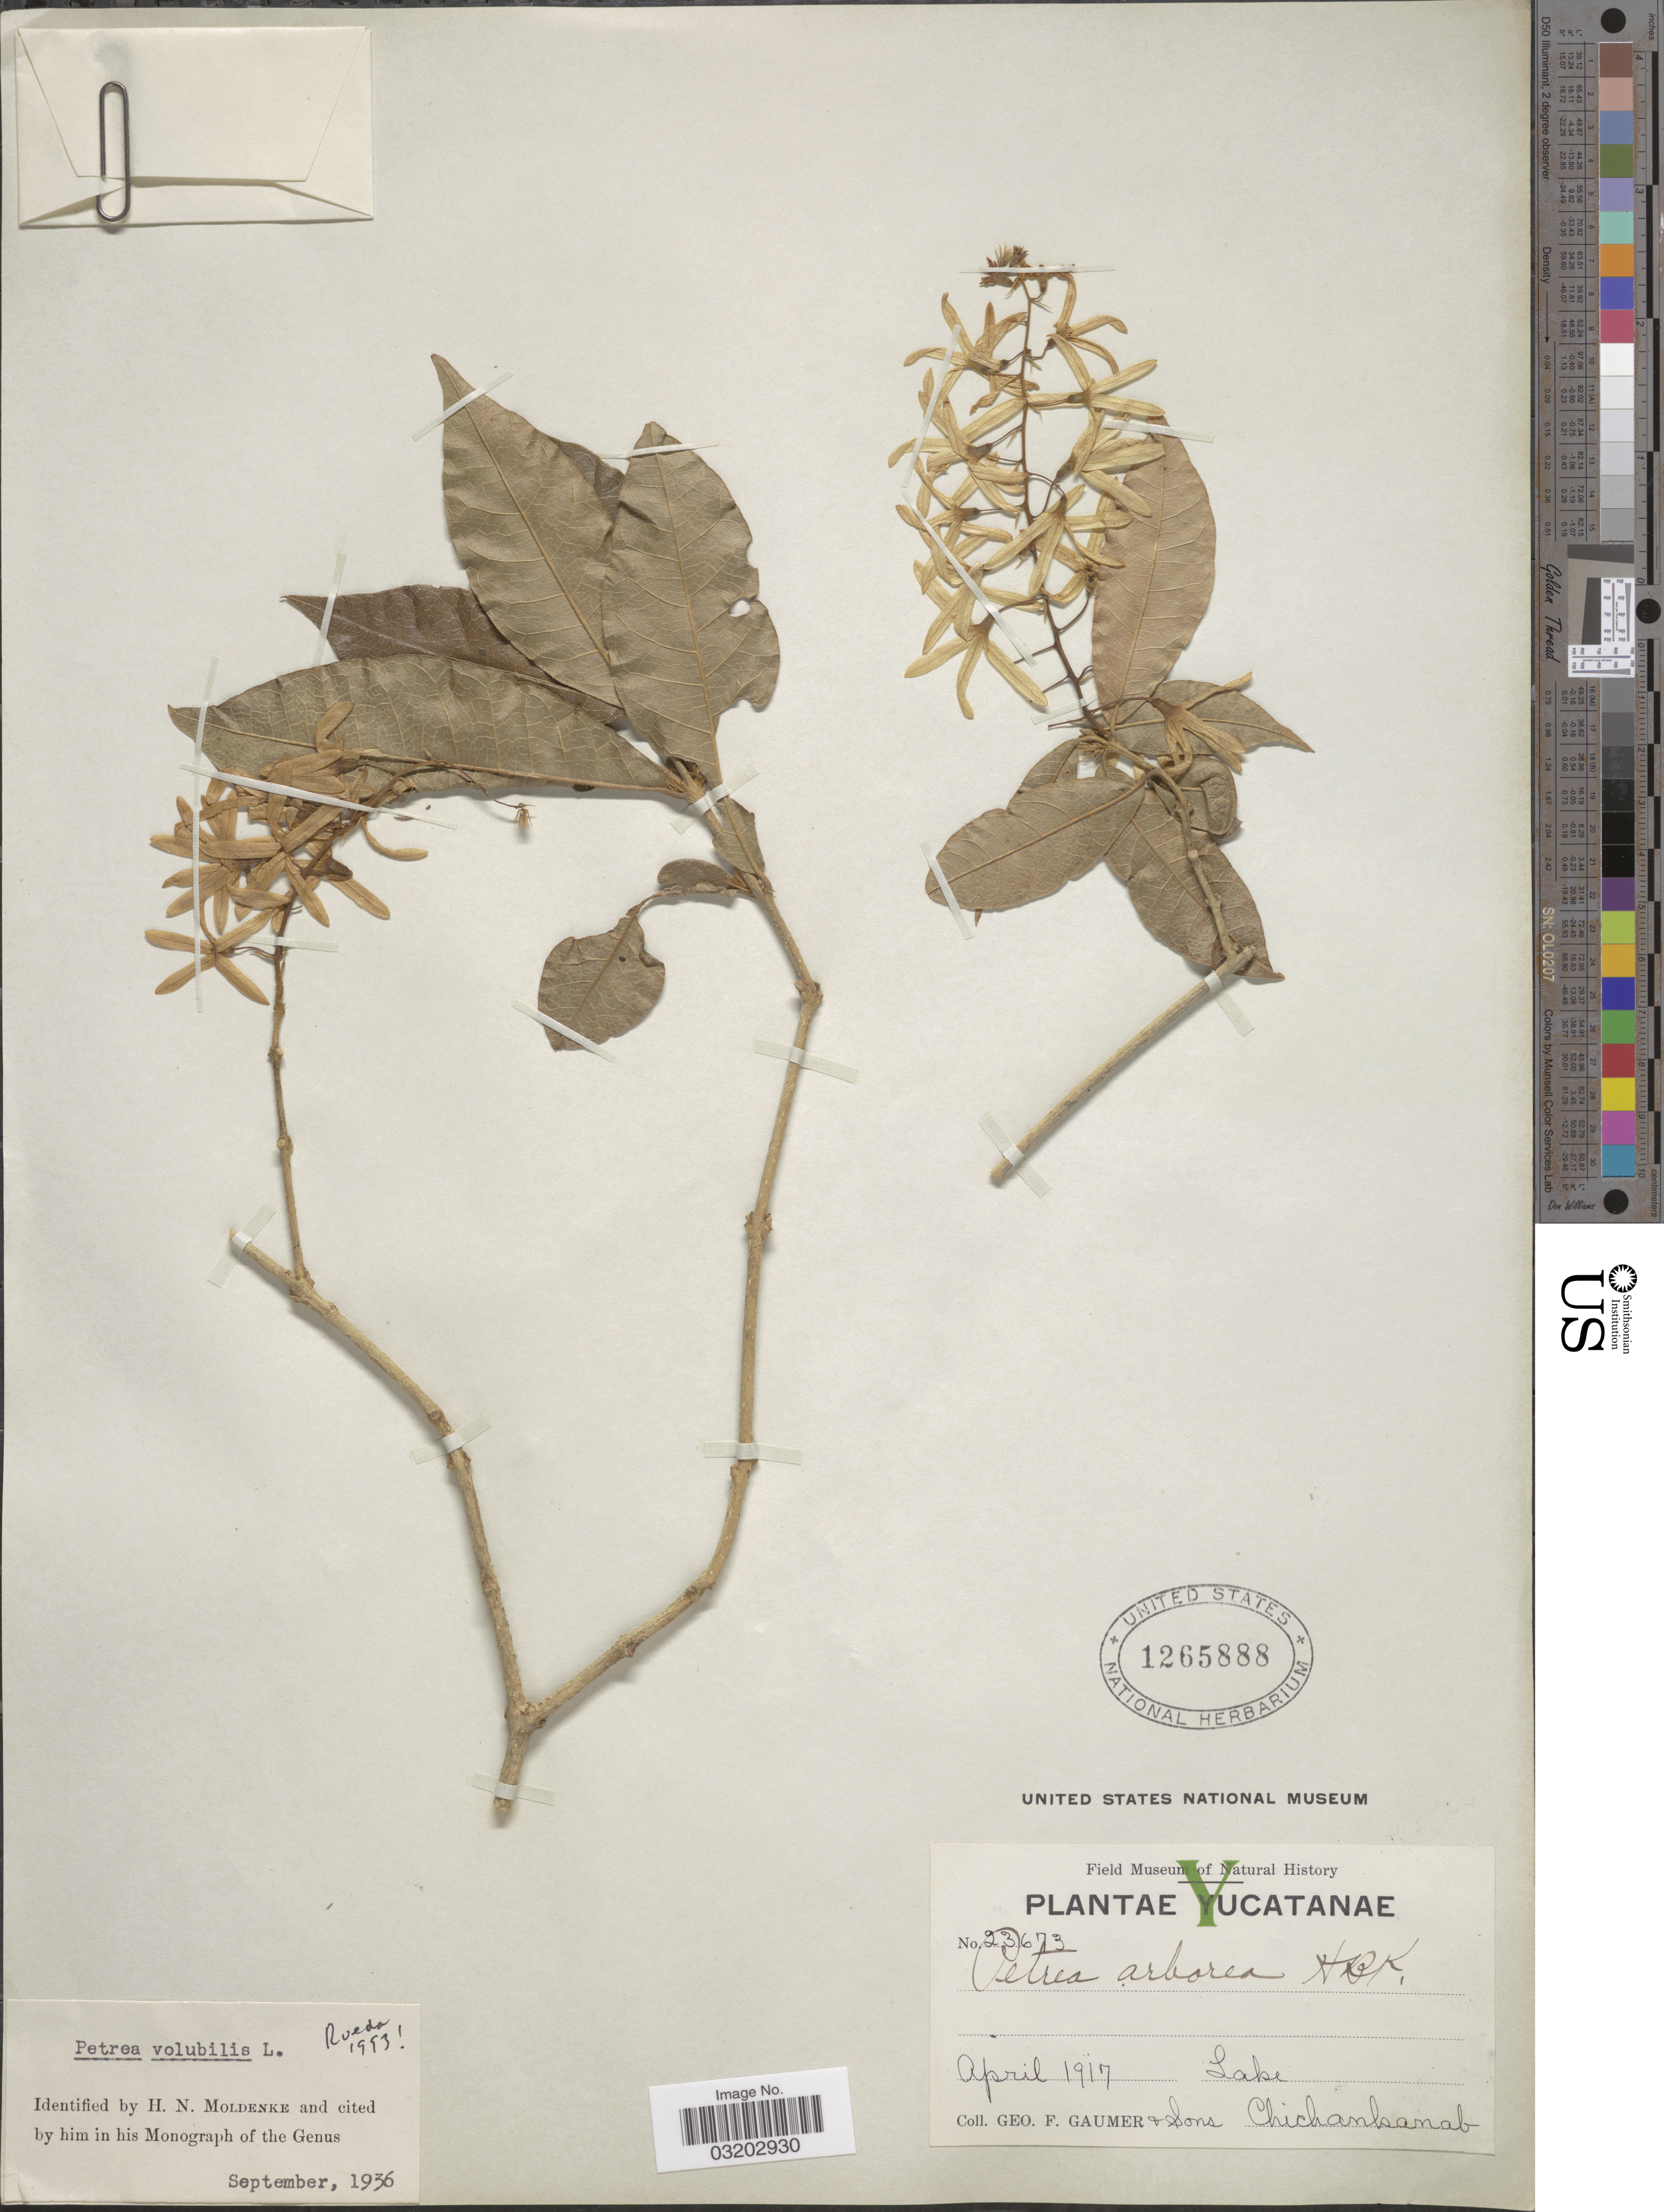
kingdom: Plantae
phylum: Tracheophyta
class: Magnoliopsida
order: Lamiales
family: Verbenaceae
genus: Petrea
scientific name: Petrea volubilis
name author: L.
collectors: G. F. Gaumer & Sons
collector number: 23673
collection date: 1917-04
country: Mexico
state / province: Yucatán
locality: Lake, Chichankanab.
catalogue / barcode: US 1265888